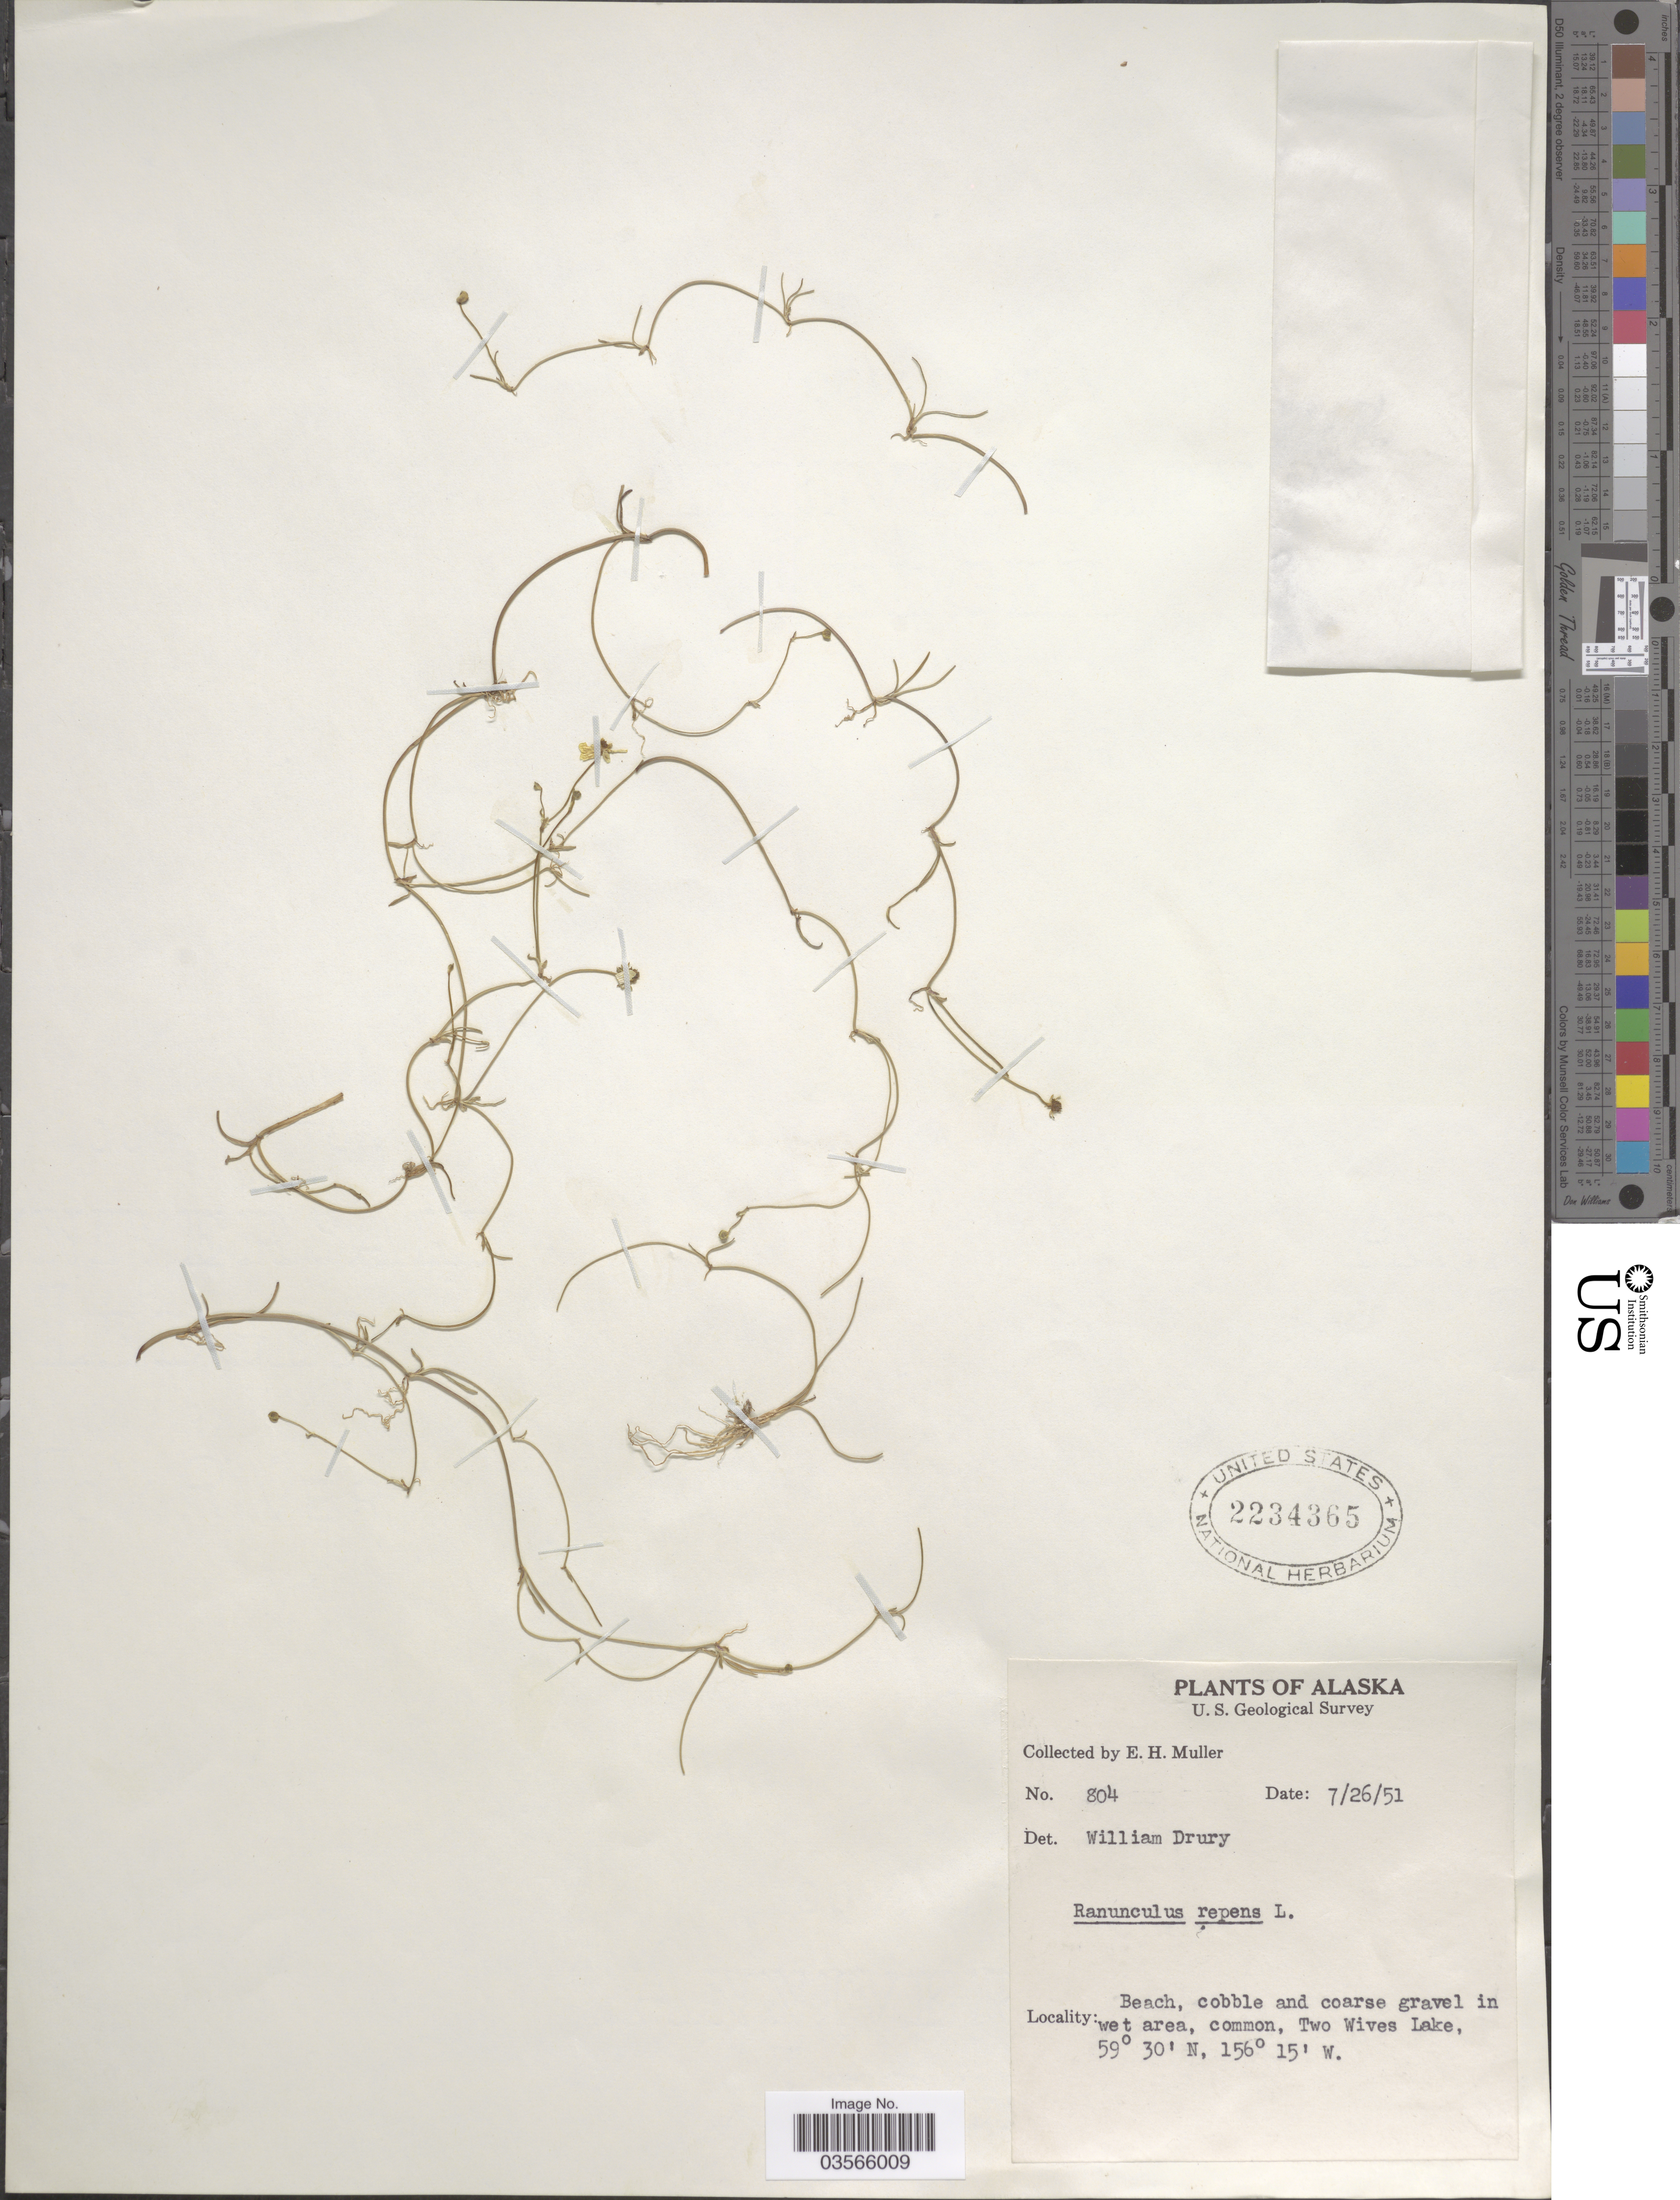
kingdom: Plantae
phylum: Tracheophyta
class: Magnoliopsida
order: Ranunculales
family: Ranunculaceae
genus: Ranunculus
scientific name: Ranunculus flammula var. filiformis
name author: (Michx.) Hook.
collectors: E. H. Muller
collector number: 804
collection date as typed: Transcribed d/m/y: 26/7/51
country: United States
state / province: Alaska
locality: Beach, cobble and coarse gravel in wet area. Two Wives Lake.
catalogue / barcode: US 2234365